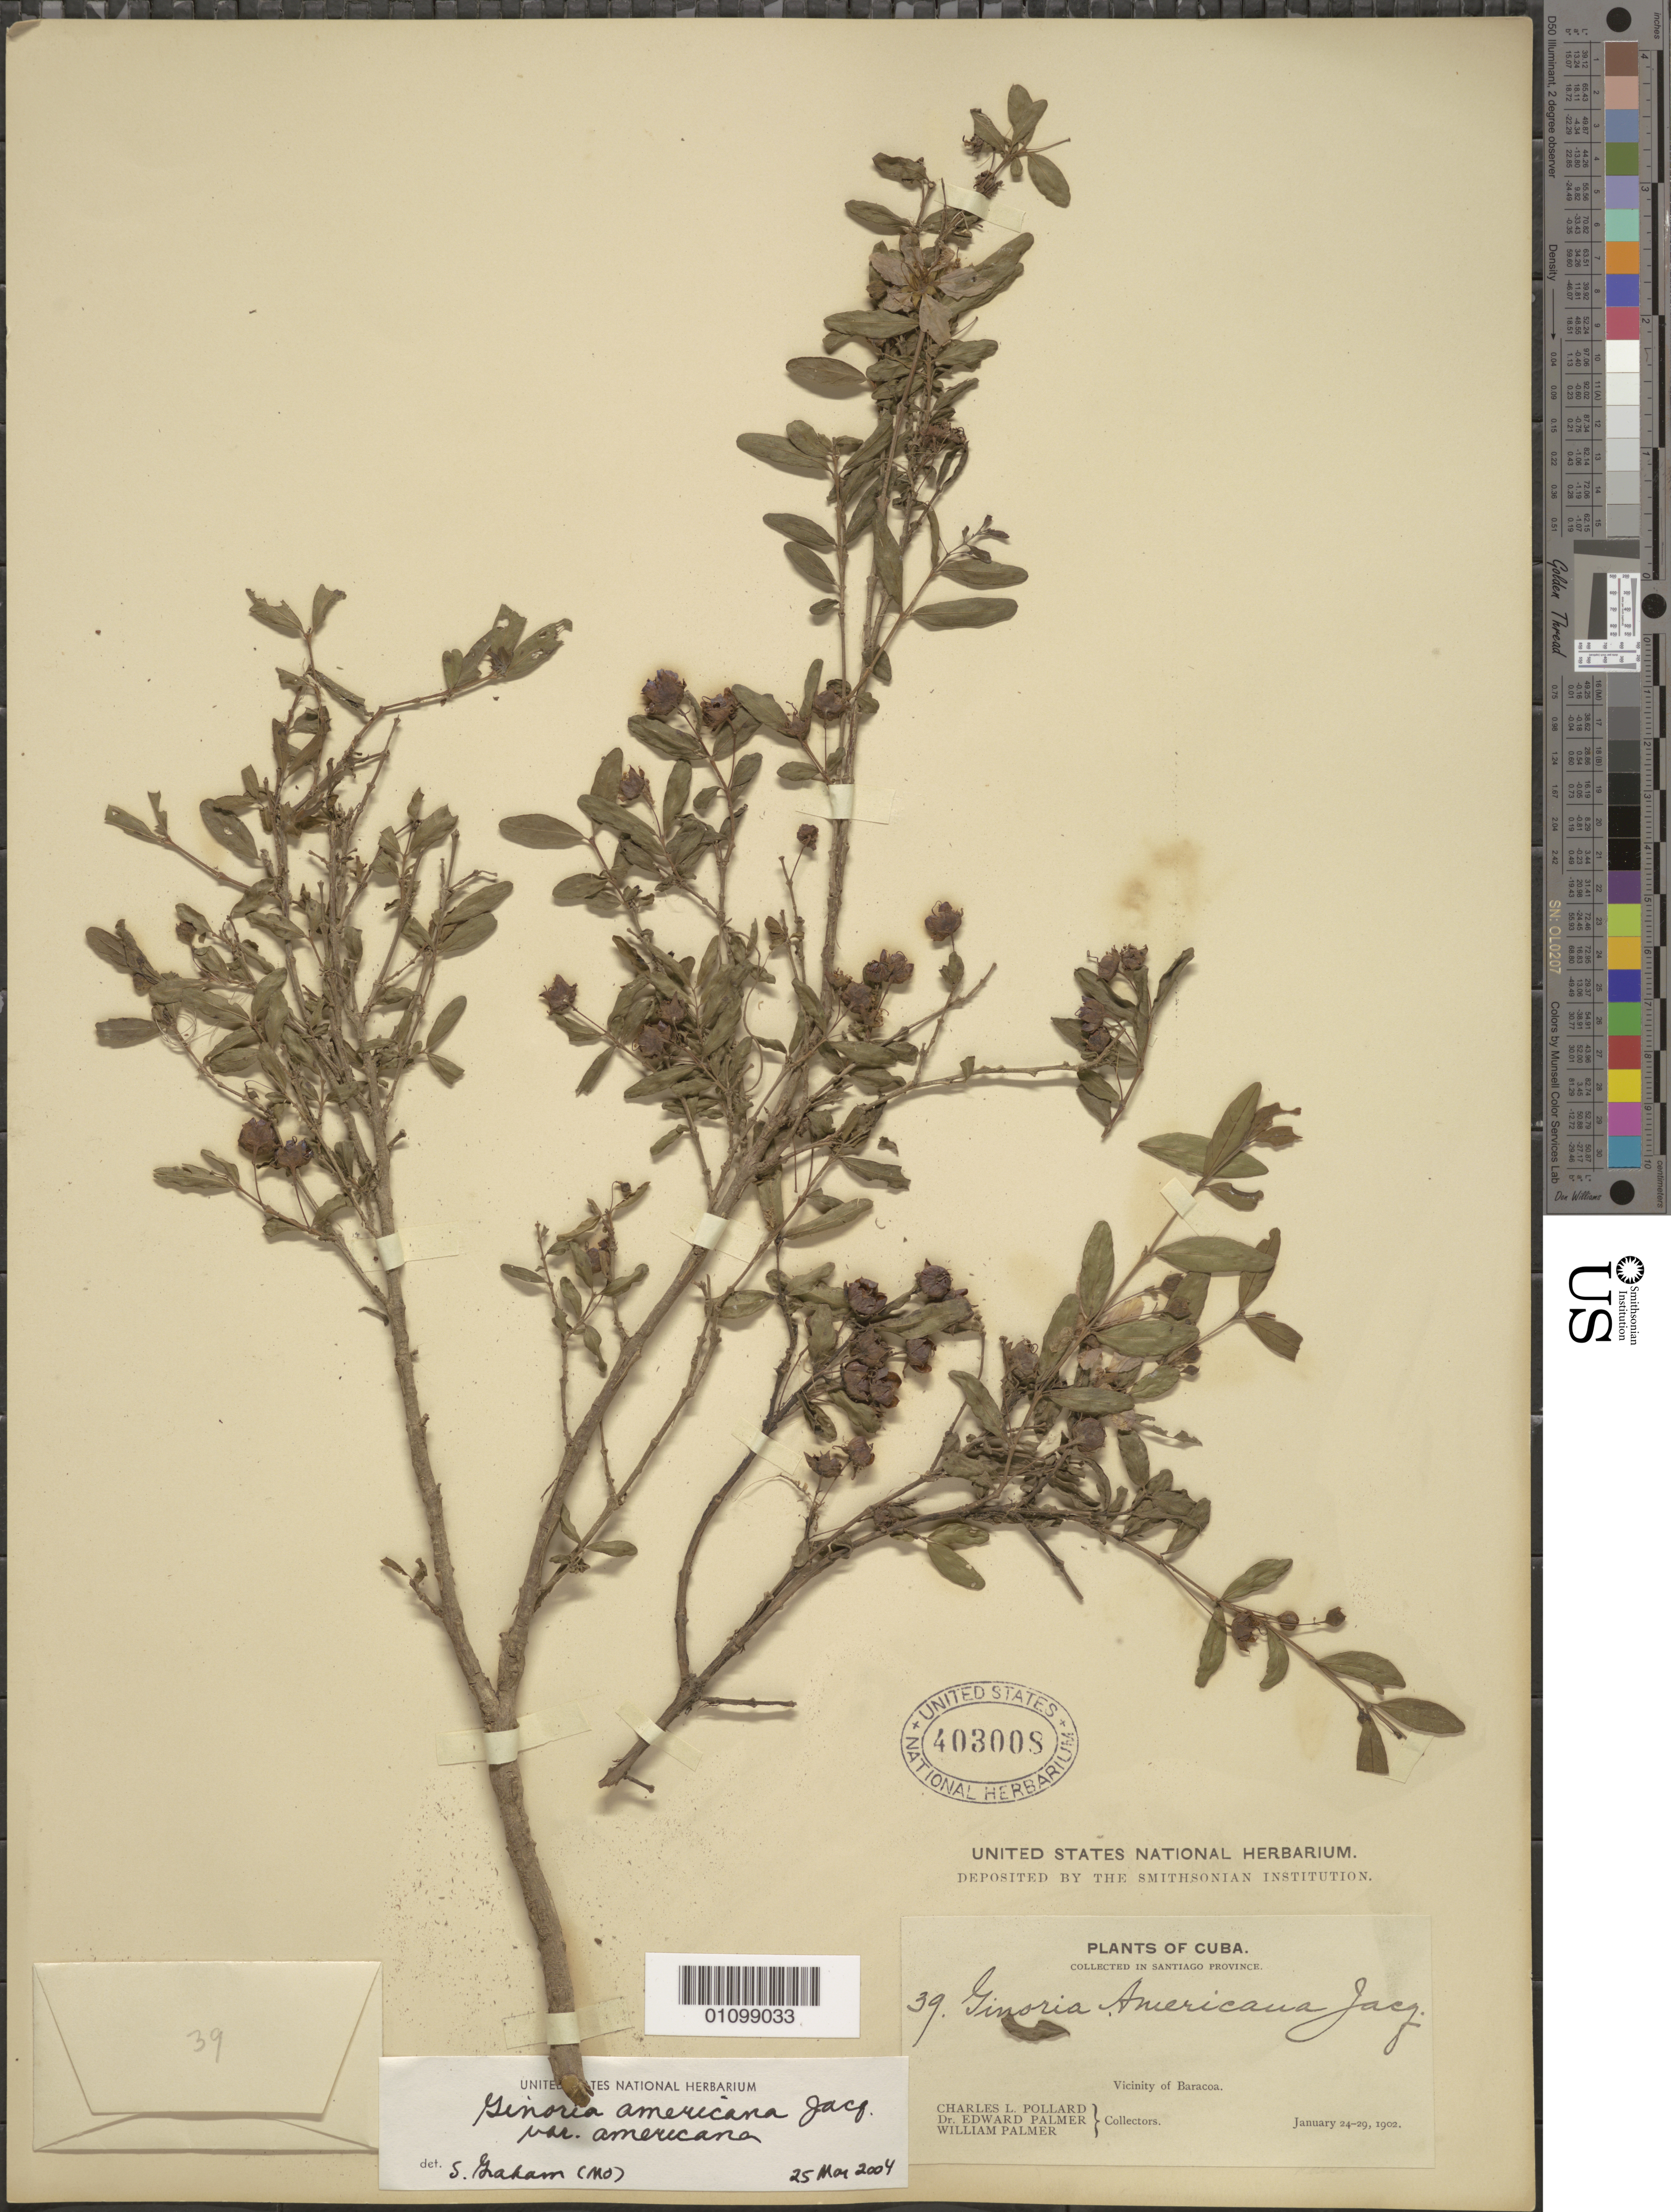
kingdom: Plantae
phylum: Tracheophyta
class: Magnoliopsida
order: Myrtales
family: Lythraceae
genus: Ginoria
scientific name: Ginoria americana var. americana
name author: Jacq.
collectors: C. L. Pollard, E. Palmer & W. Palmer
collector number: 39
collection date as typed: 24 Jan 1902 to 29 Jan 1902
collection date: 1902-01-24/1902-01-29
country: Cuba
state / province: Santiago de Cuba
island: Cuba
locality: Vicinity of Baracoa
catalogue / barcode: US 403008